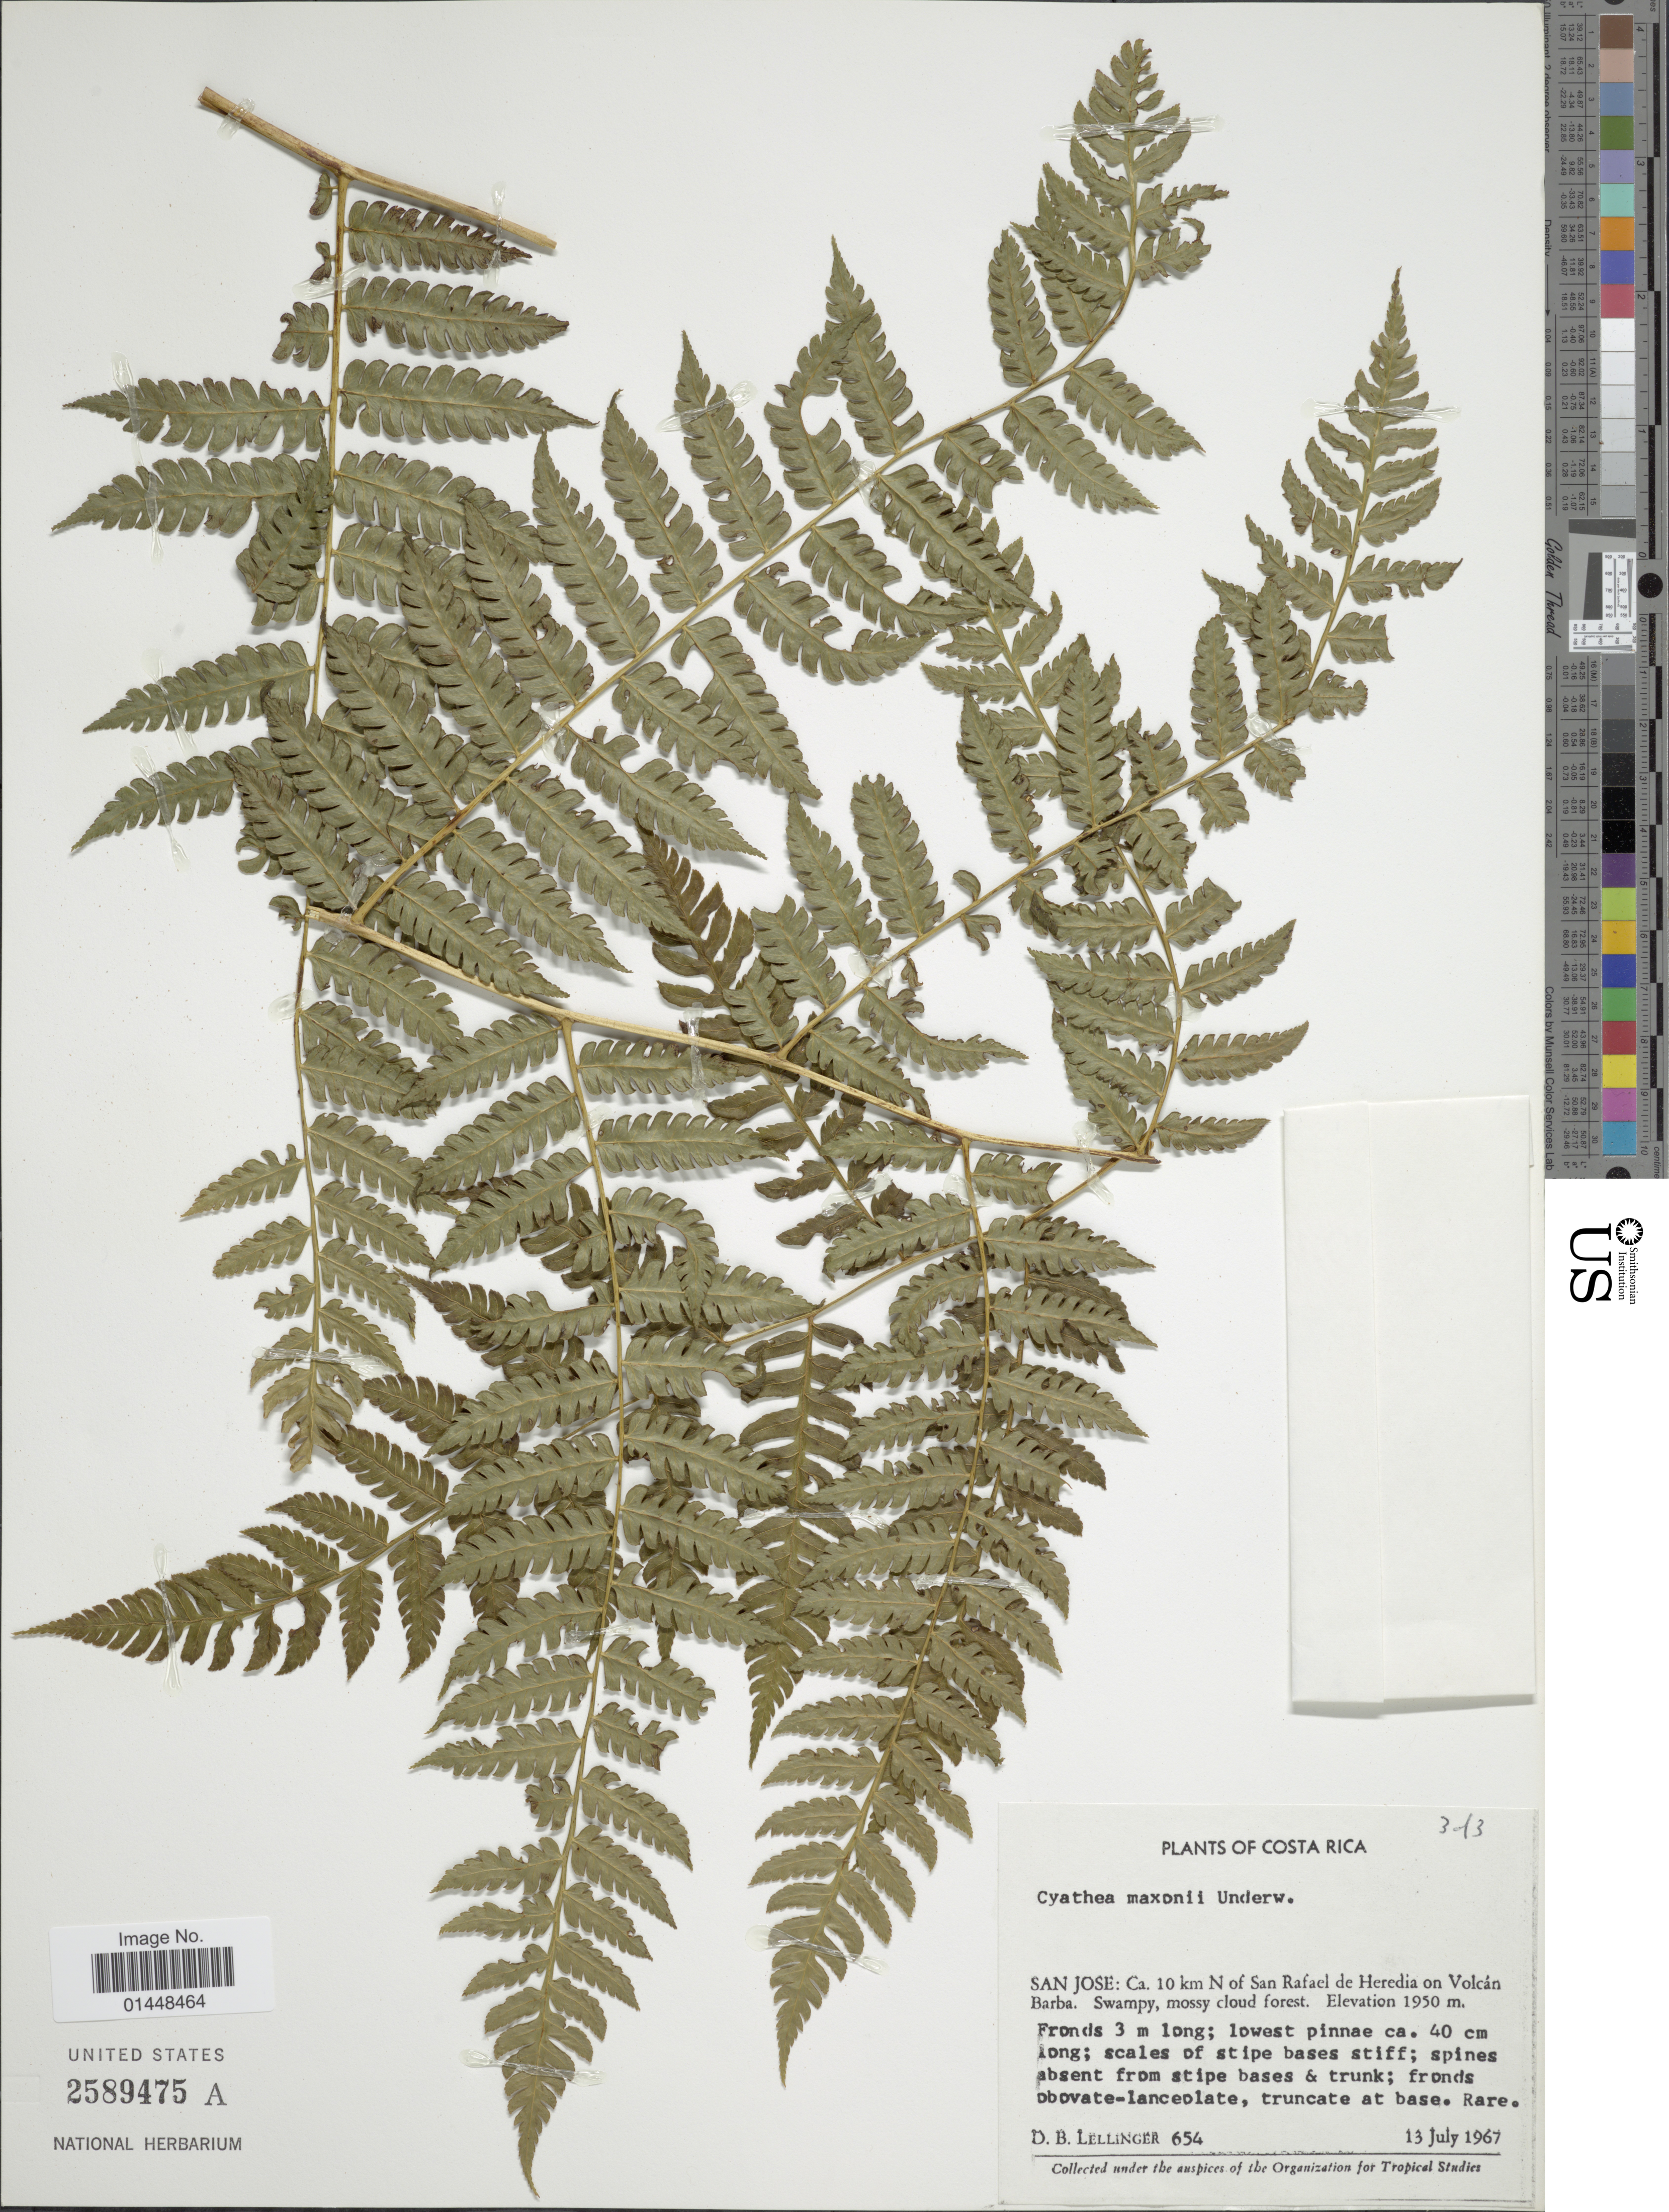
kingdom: Plantae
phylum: Tracheophyta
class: Polypodiopsida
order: Cyatheales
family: Cyatheaceae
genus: Cyathea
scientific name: Cyathea caracasana var. maxonii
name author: (Underw.) R.M. Tryon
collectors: D. B. Lellinger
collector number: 654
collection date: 1967-07-13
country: Costa Rica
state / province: San José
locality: Ca. 10 km N of San Rafael de Heredia on Volcan Barba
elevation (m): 1950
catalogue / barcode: US 2589475A